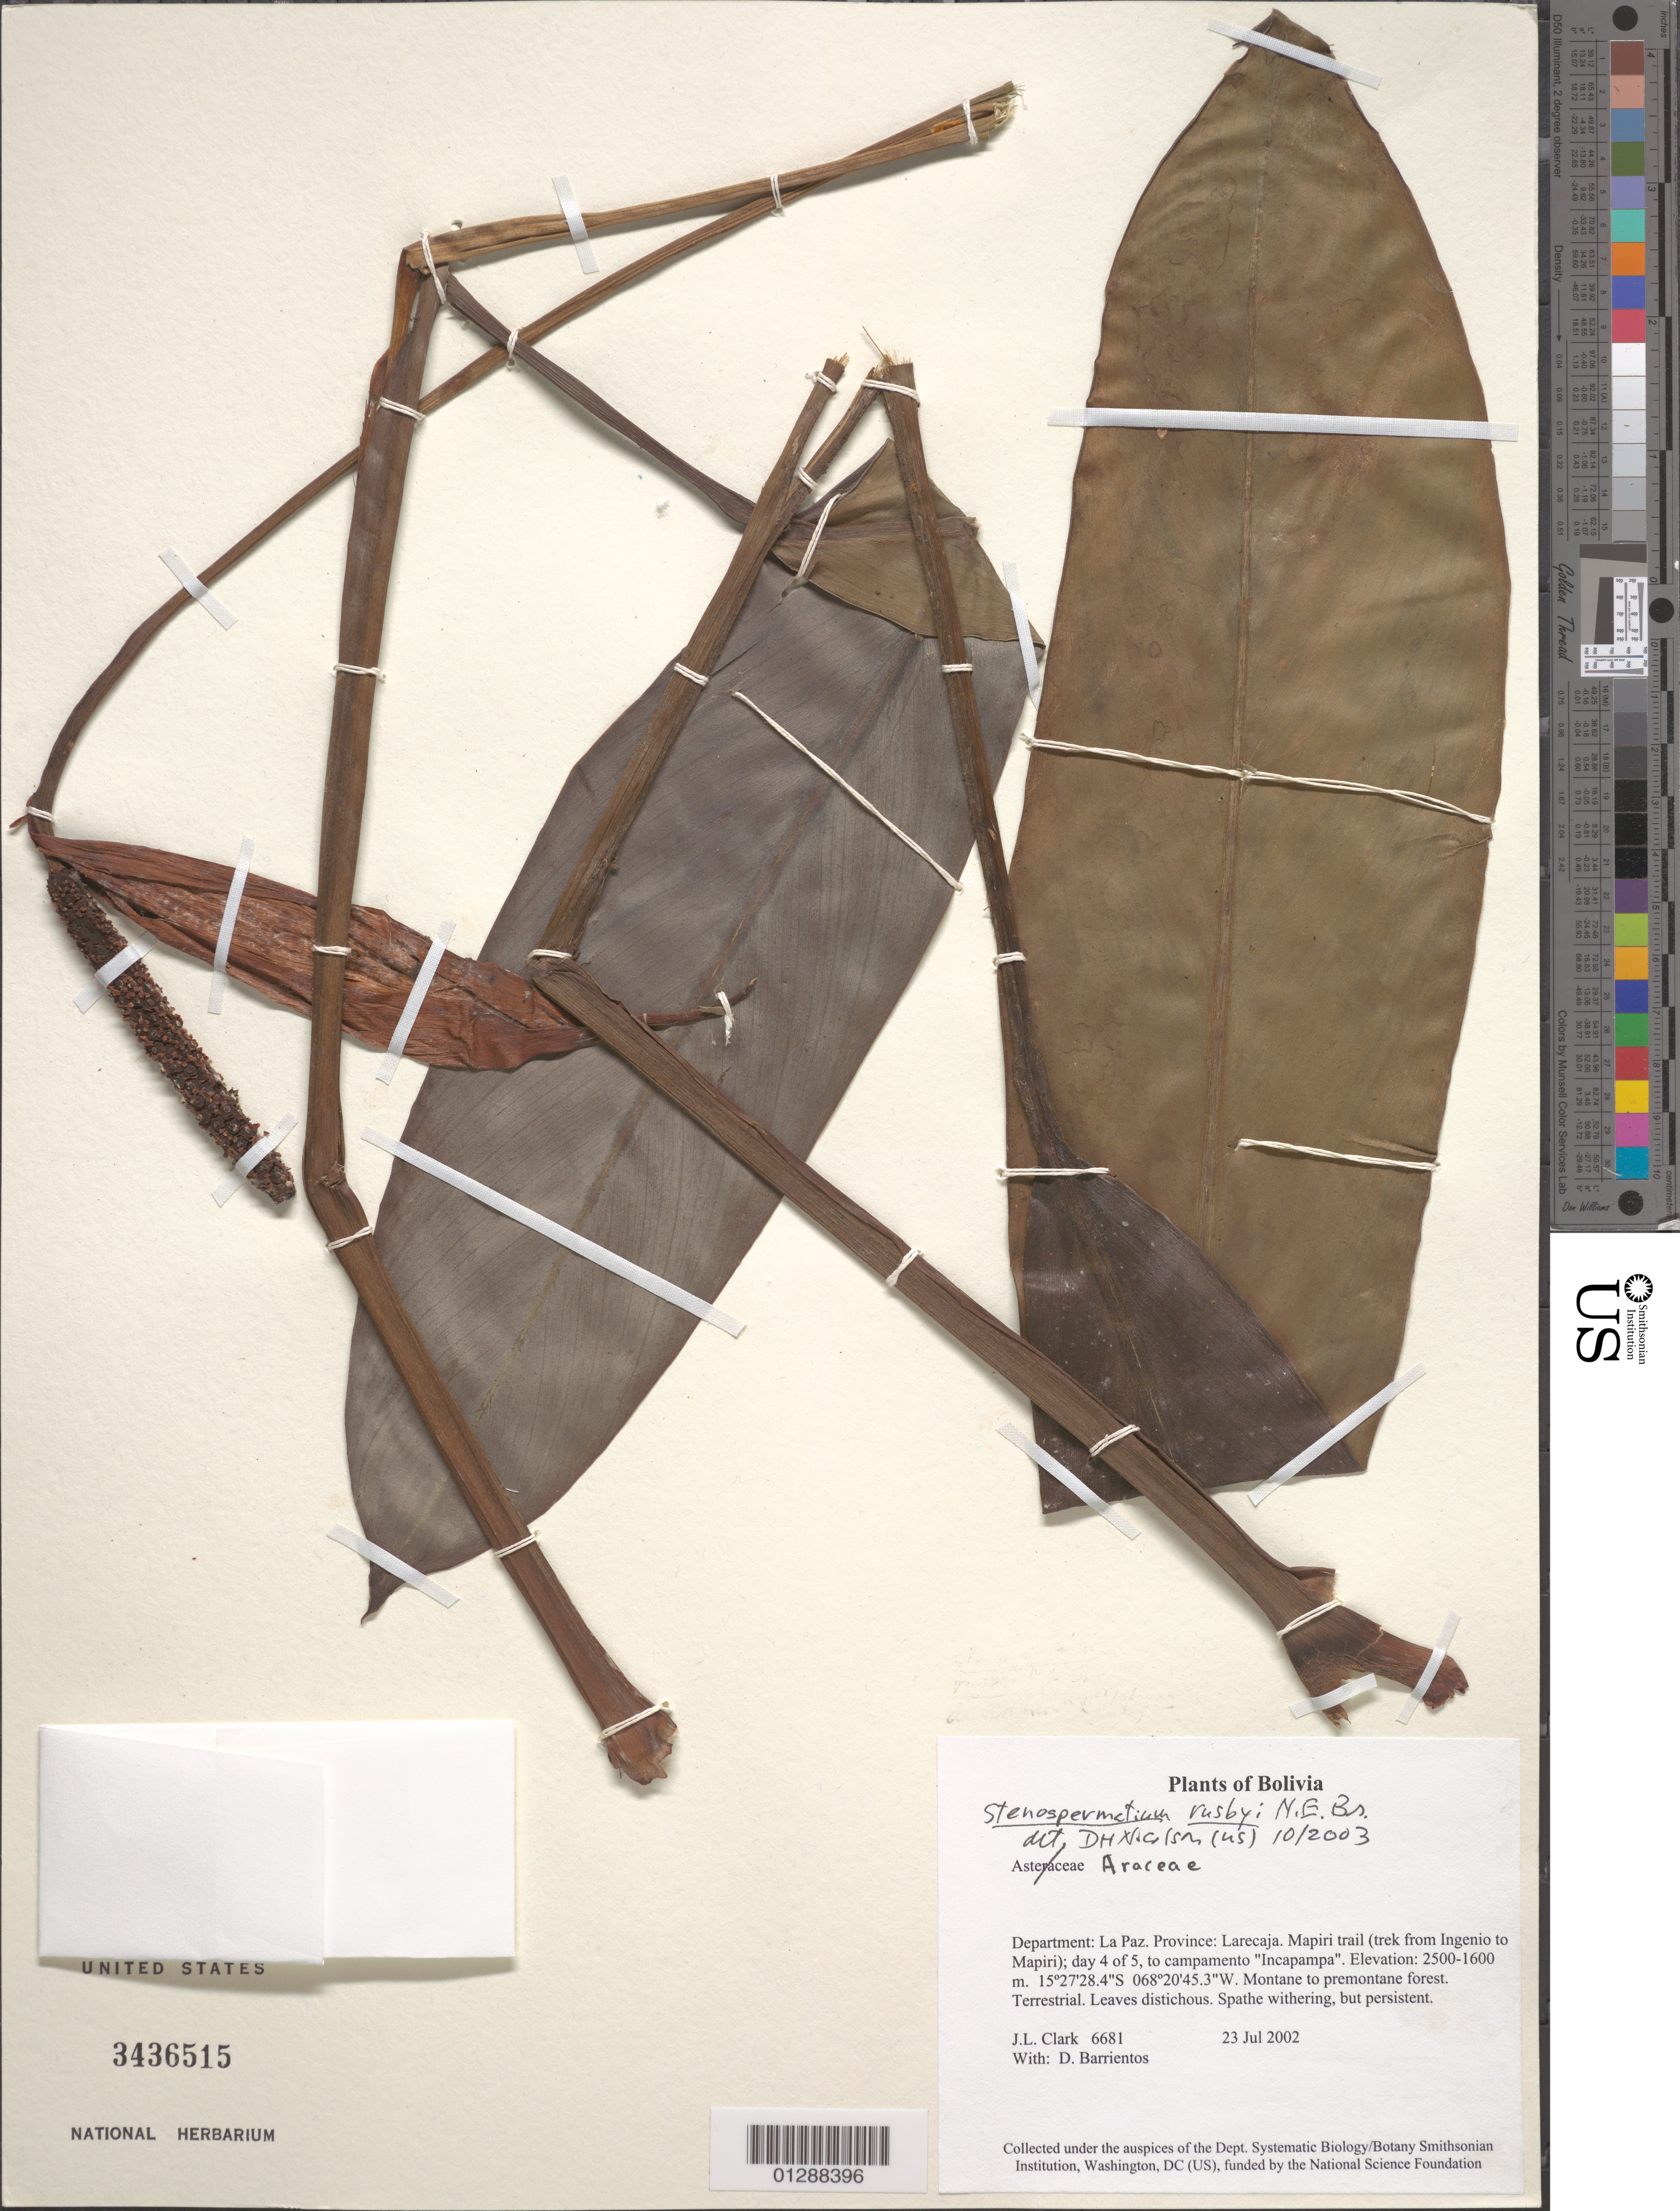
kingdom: Plantae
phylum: Tracheophyta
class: Liliopsida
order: Alismatales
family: Araceae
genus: Stenospermation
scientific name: Stenospermation rusbyi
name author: N.E. Br.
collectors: J. L. Clark & D. Barrientos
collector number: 6681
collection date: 2002-07-23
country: Bolivia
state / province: La Paz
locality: Department: La Paz. Province: Larecaja. Mapiri trail (trek from Ingenio to Mapiri); day 4 of 5, to campamento "Incapampa".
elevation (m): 1600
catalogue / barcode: US 3436515